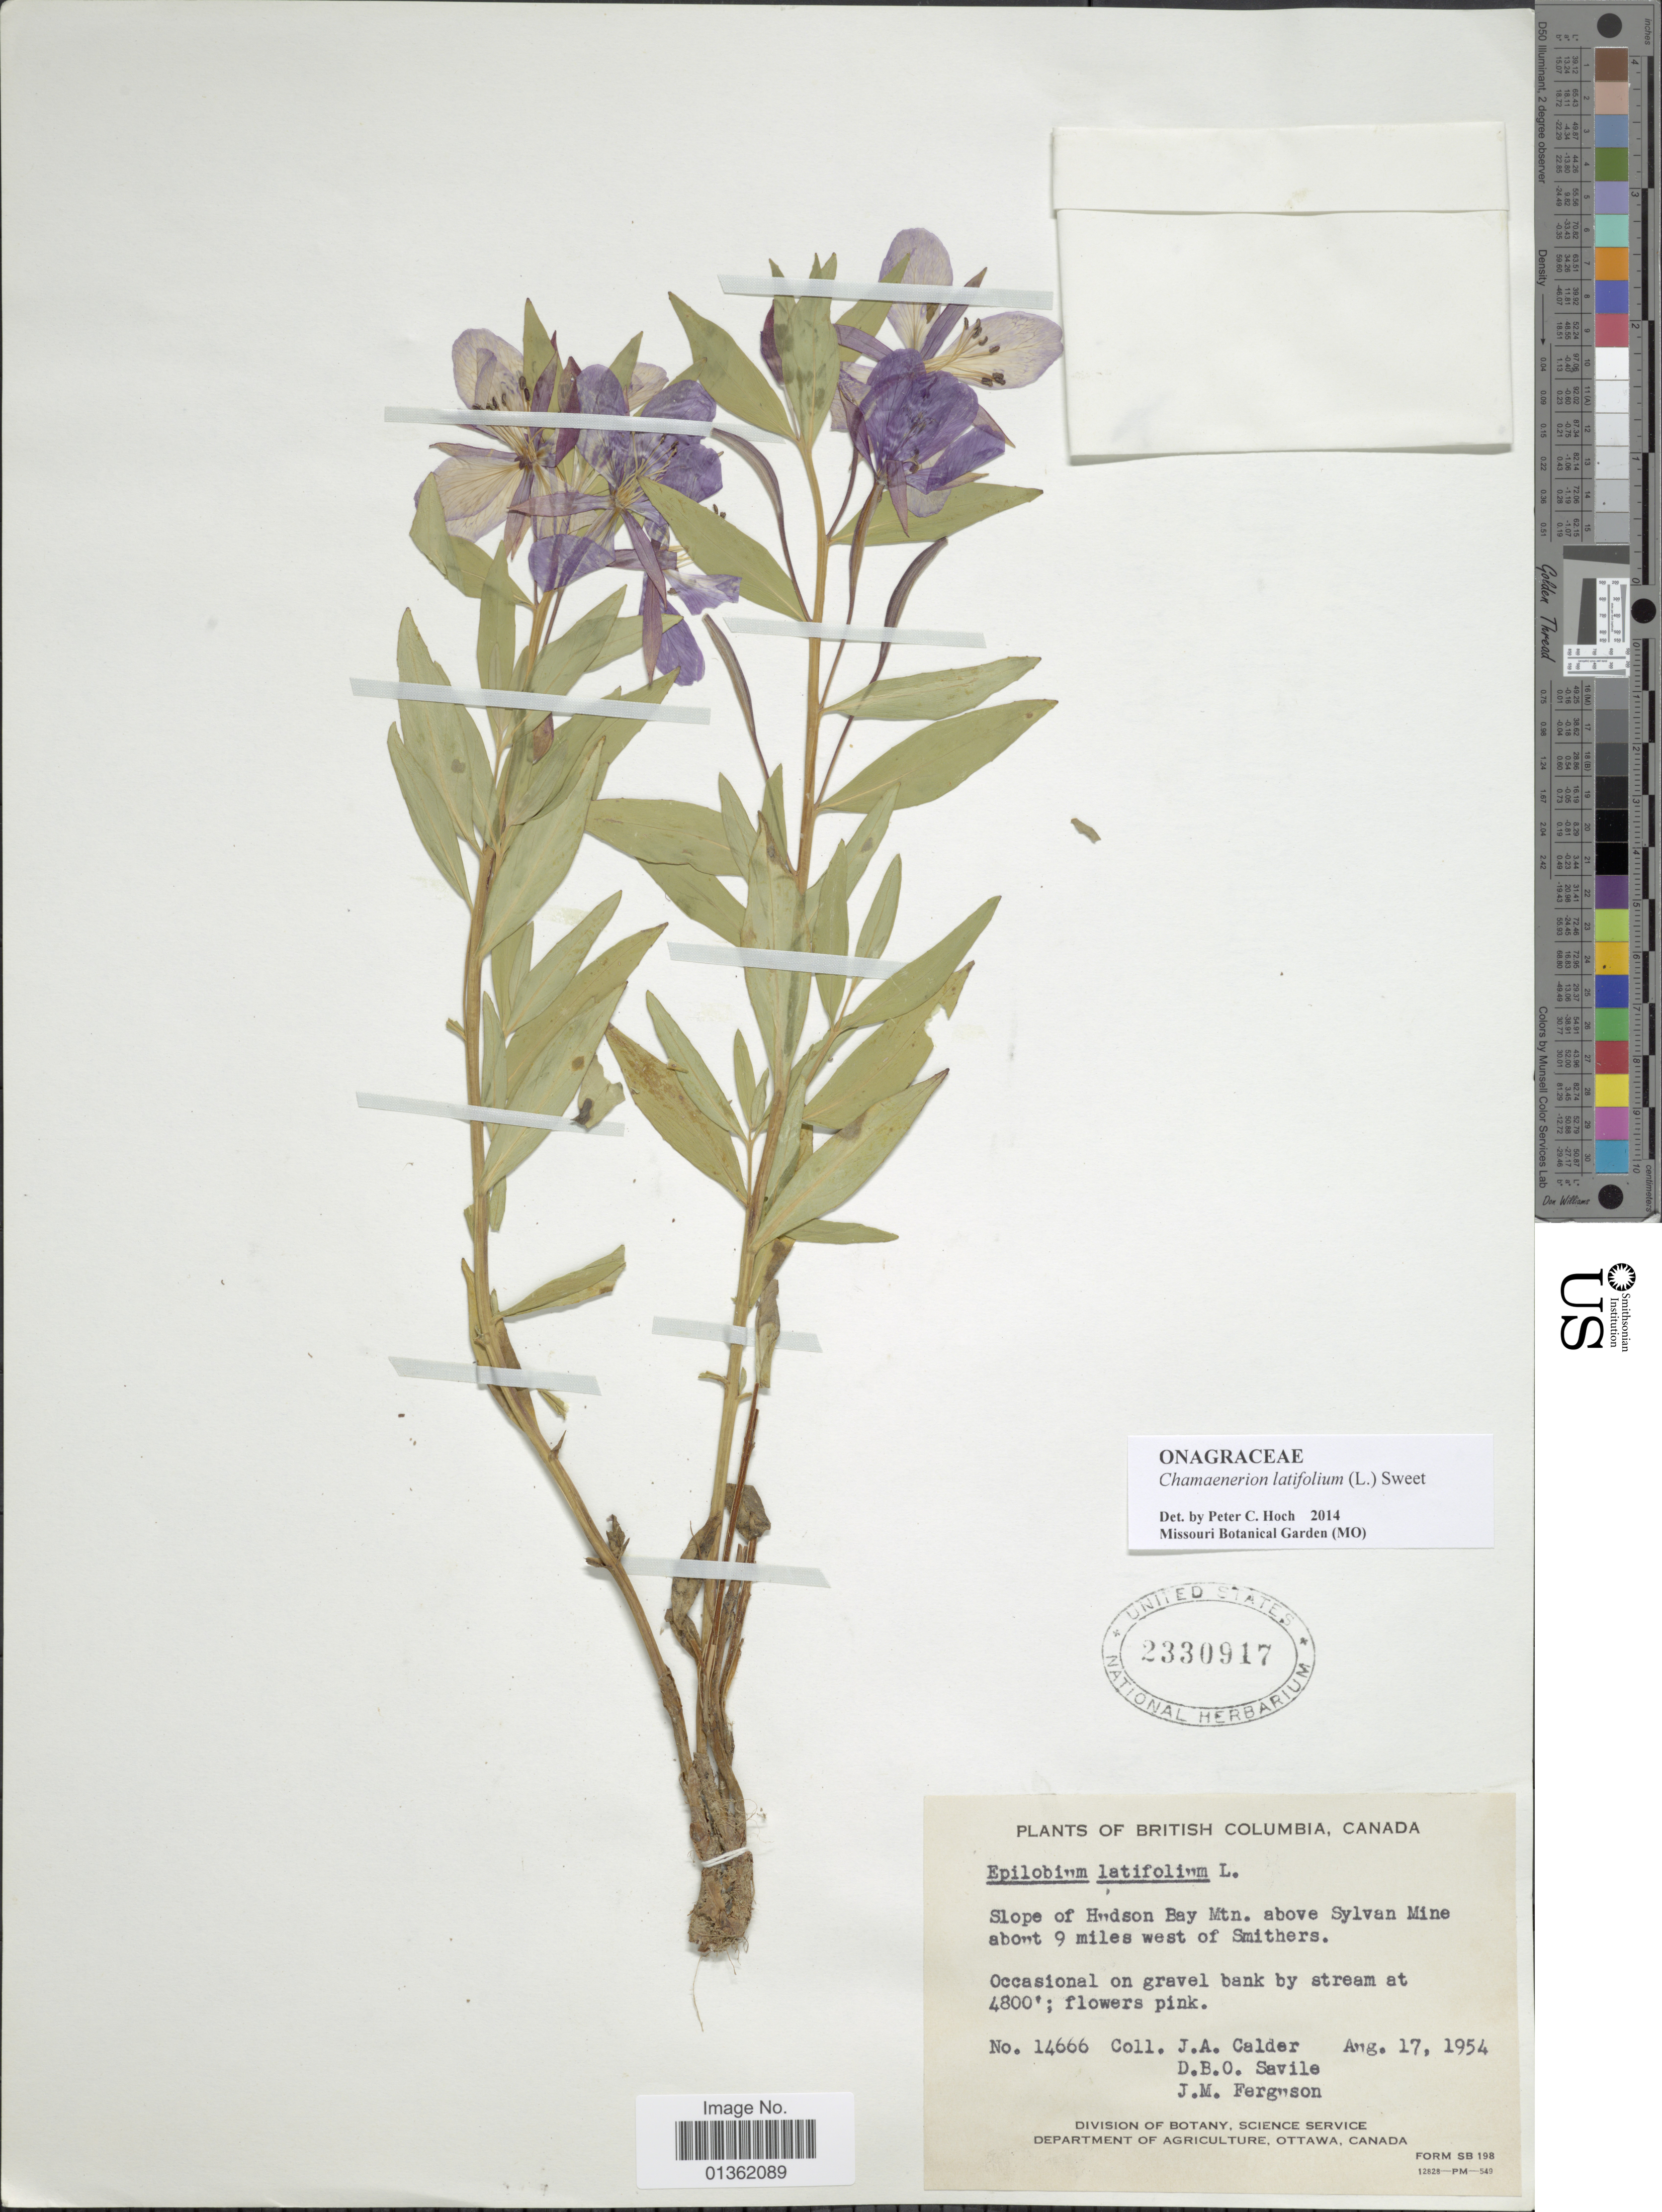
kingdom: Plantae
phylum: Tracheophyta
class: Magnoliopsida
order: Myrtales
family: Onagraceae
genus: Chamaenerion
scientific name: Chamaenerion latifolium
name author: (L.) Th. Fr. & Lange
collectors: J. A. Calder, D. Savile & J. M. Ferguson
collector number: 14666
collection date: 1954-08-17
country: Canada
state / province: British Columbia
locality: Slope of Hudson Bay Mtn. above Sylvan Mine about 9 miles west of Smithers.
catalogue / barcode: US 2330917